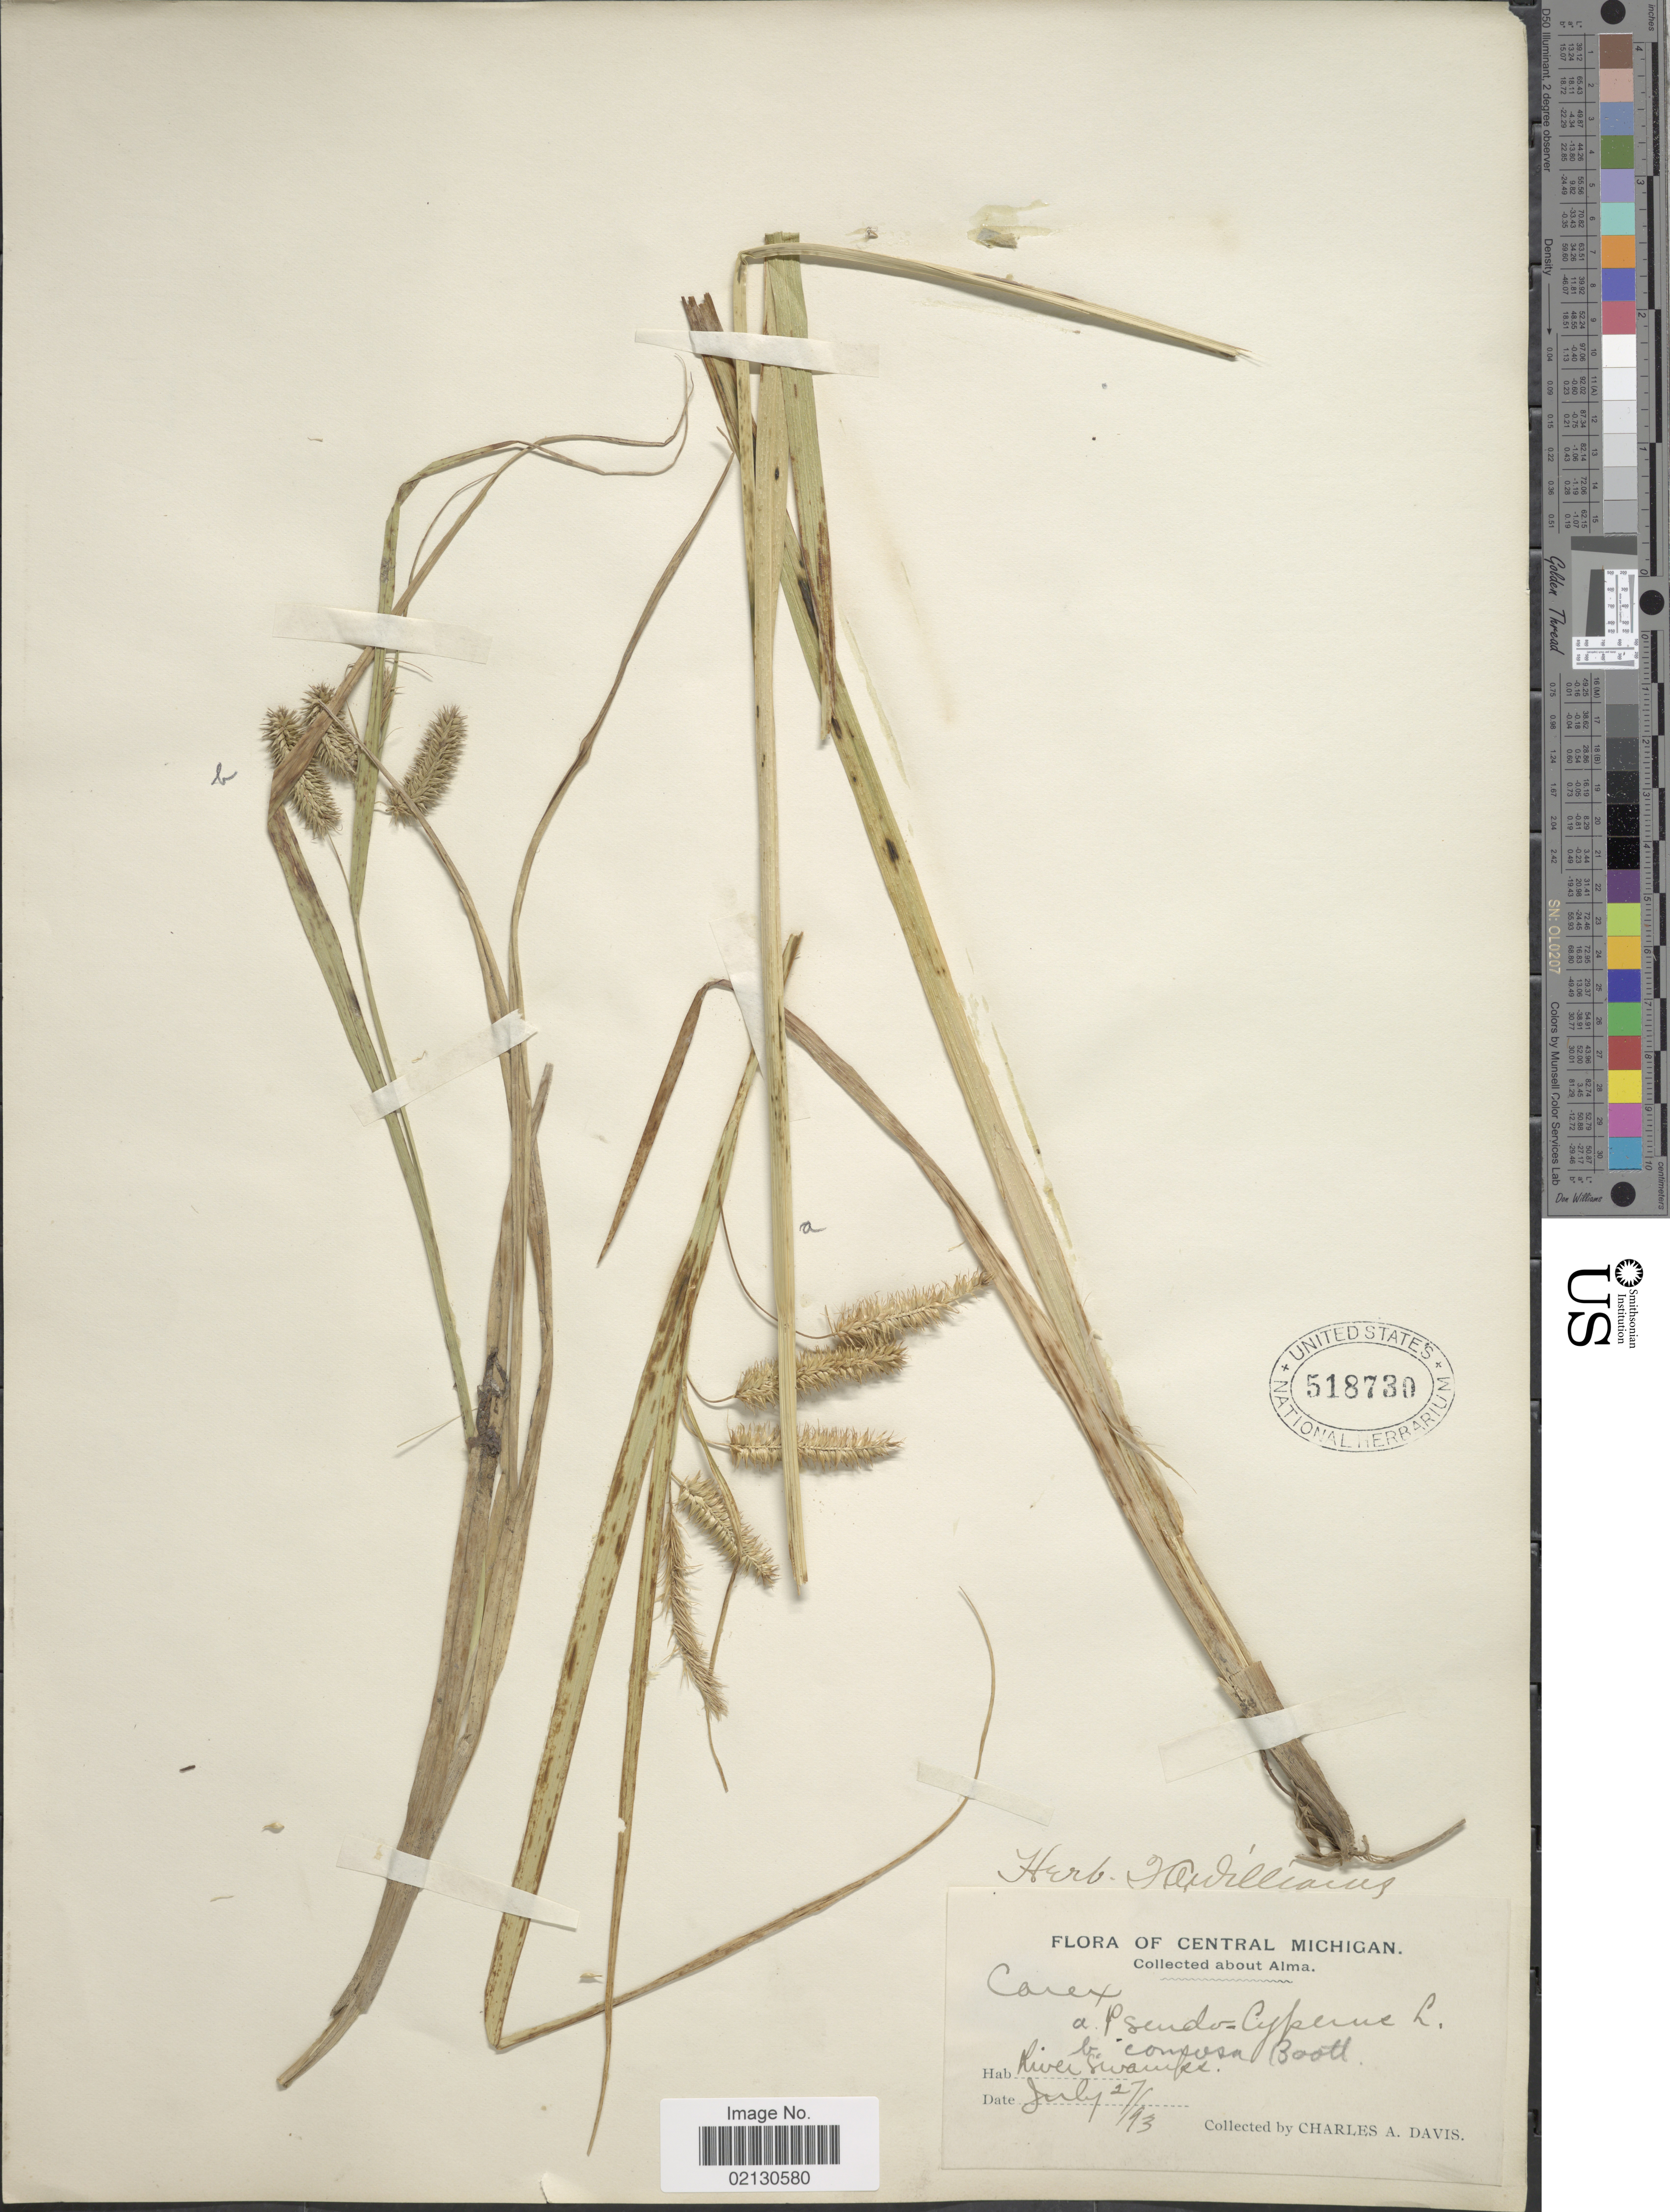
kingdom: Plantae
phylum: Tracheophyta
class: Liliopsida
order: Poales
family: Cyperaceae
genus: Carex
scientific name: Carex pseudocyperus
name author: L.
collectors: C. Davis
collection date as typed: Transcribed d/m/y: 2/7/93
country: United States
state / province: Michigan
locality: About Alma. Central Michigan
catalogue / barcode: US 518730